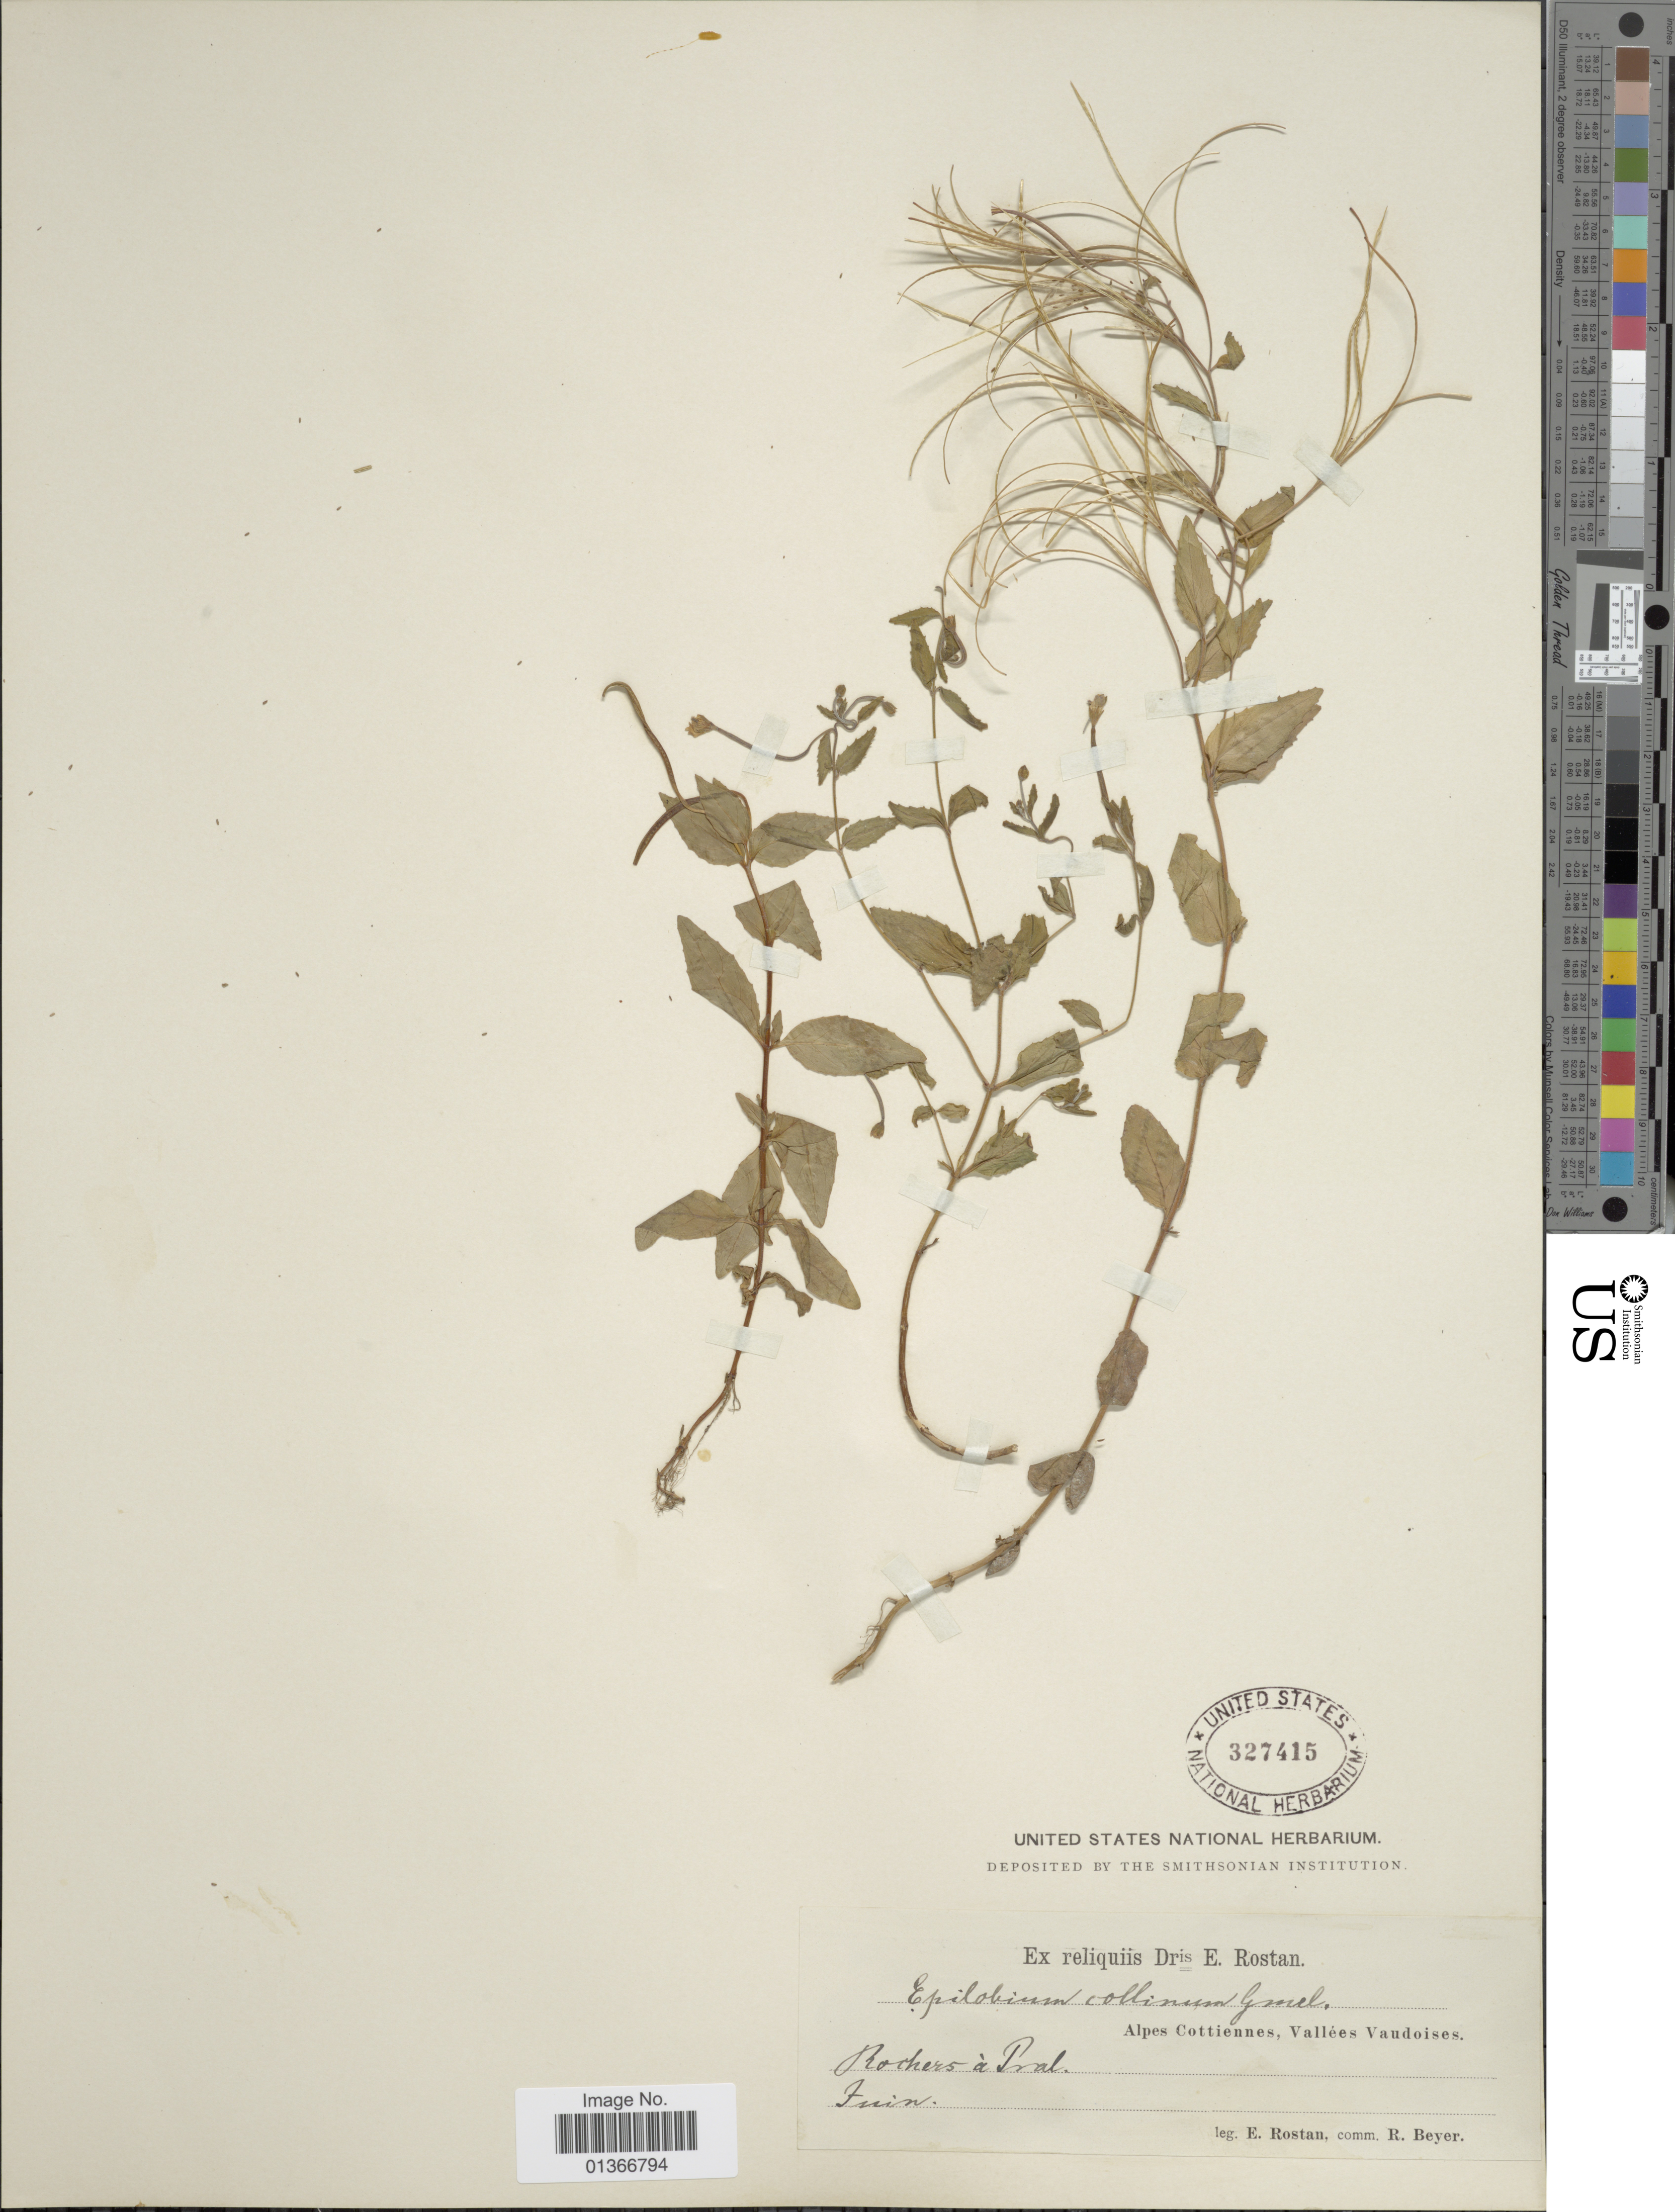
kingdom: Plantae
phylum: Tracheophyta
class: Magnoliopsida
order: Myrtales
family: Onagraceae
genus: Epilobium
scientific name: Epilobium collinum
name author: C.C. Gmel.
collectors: E. Rostan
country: Italy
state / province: Piedmont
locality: Alpes Cottiennes, Vallés Vaudoises. Rochers à Pral.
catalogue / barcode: US 327415